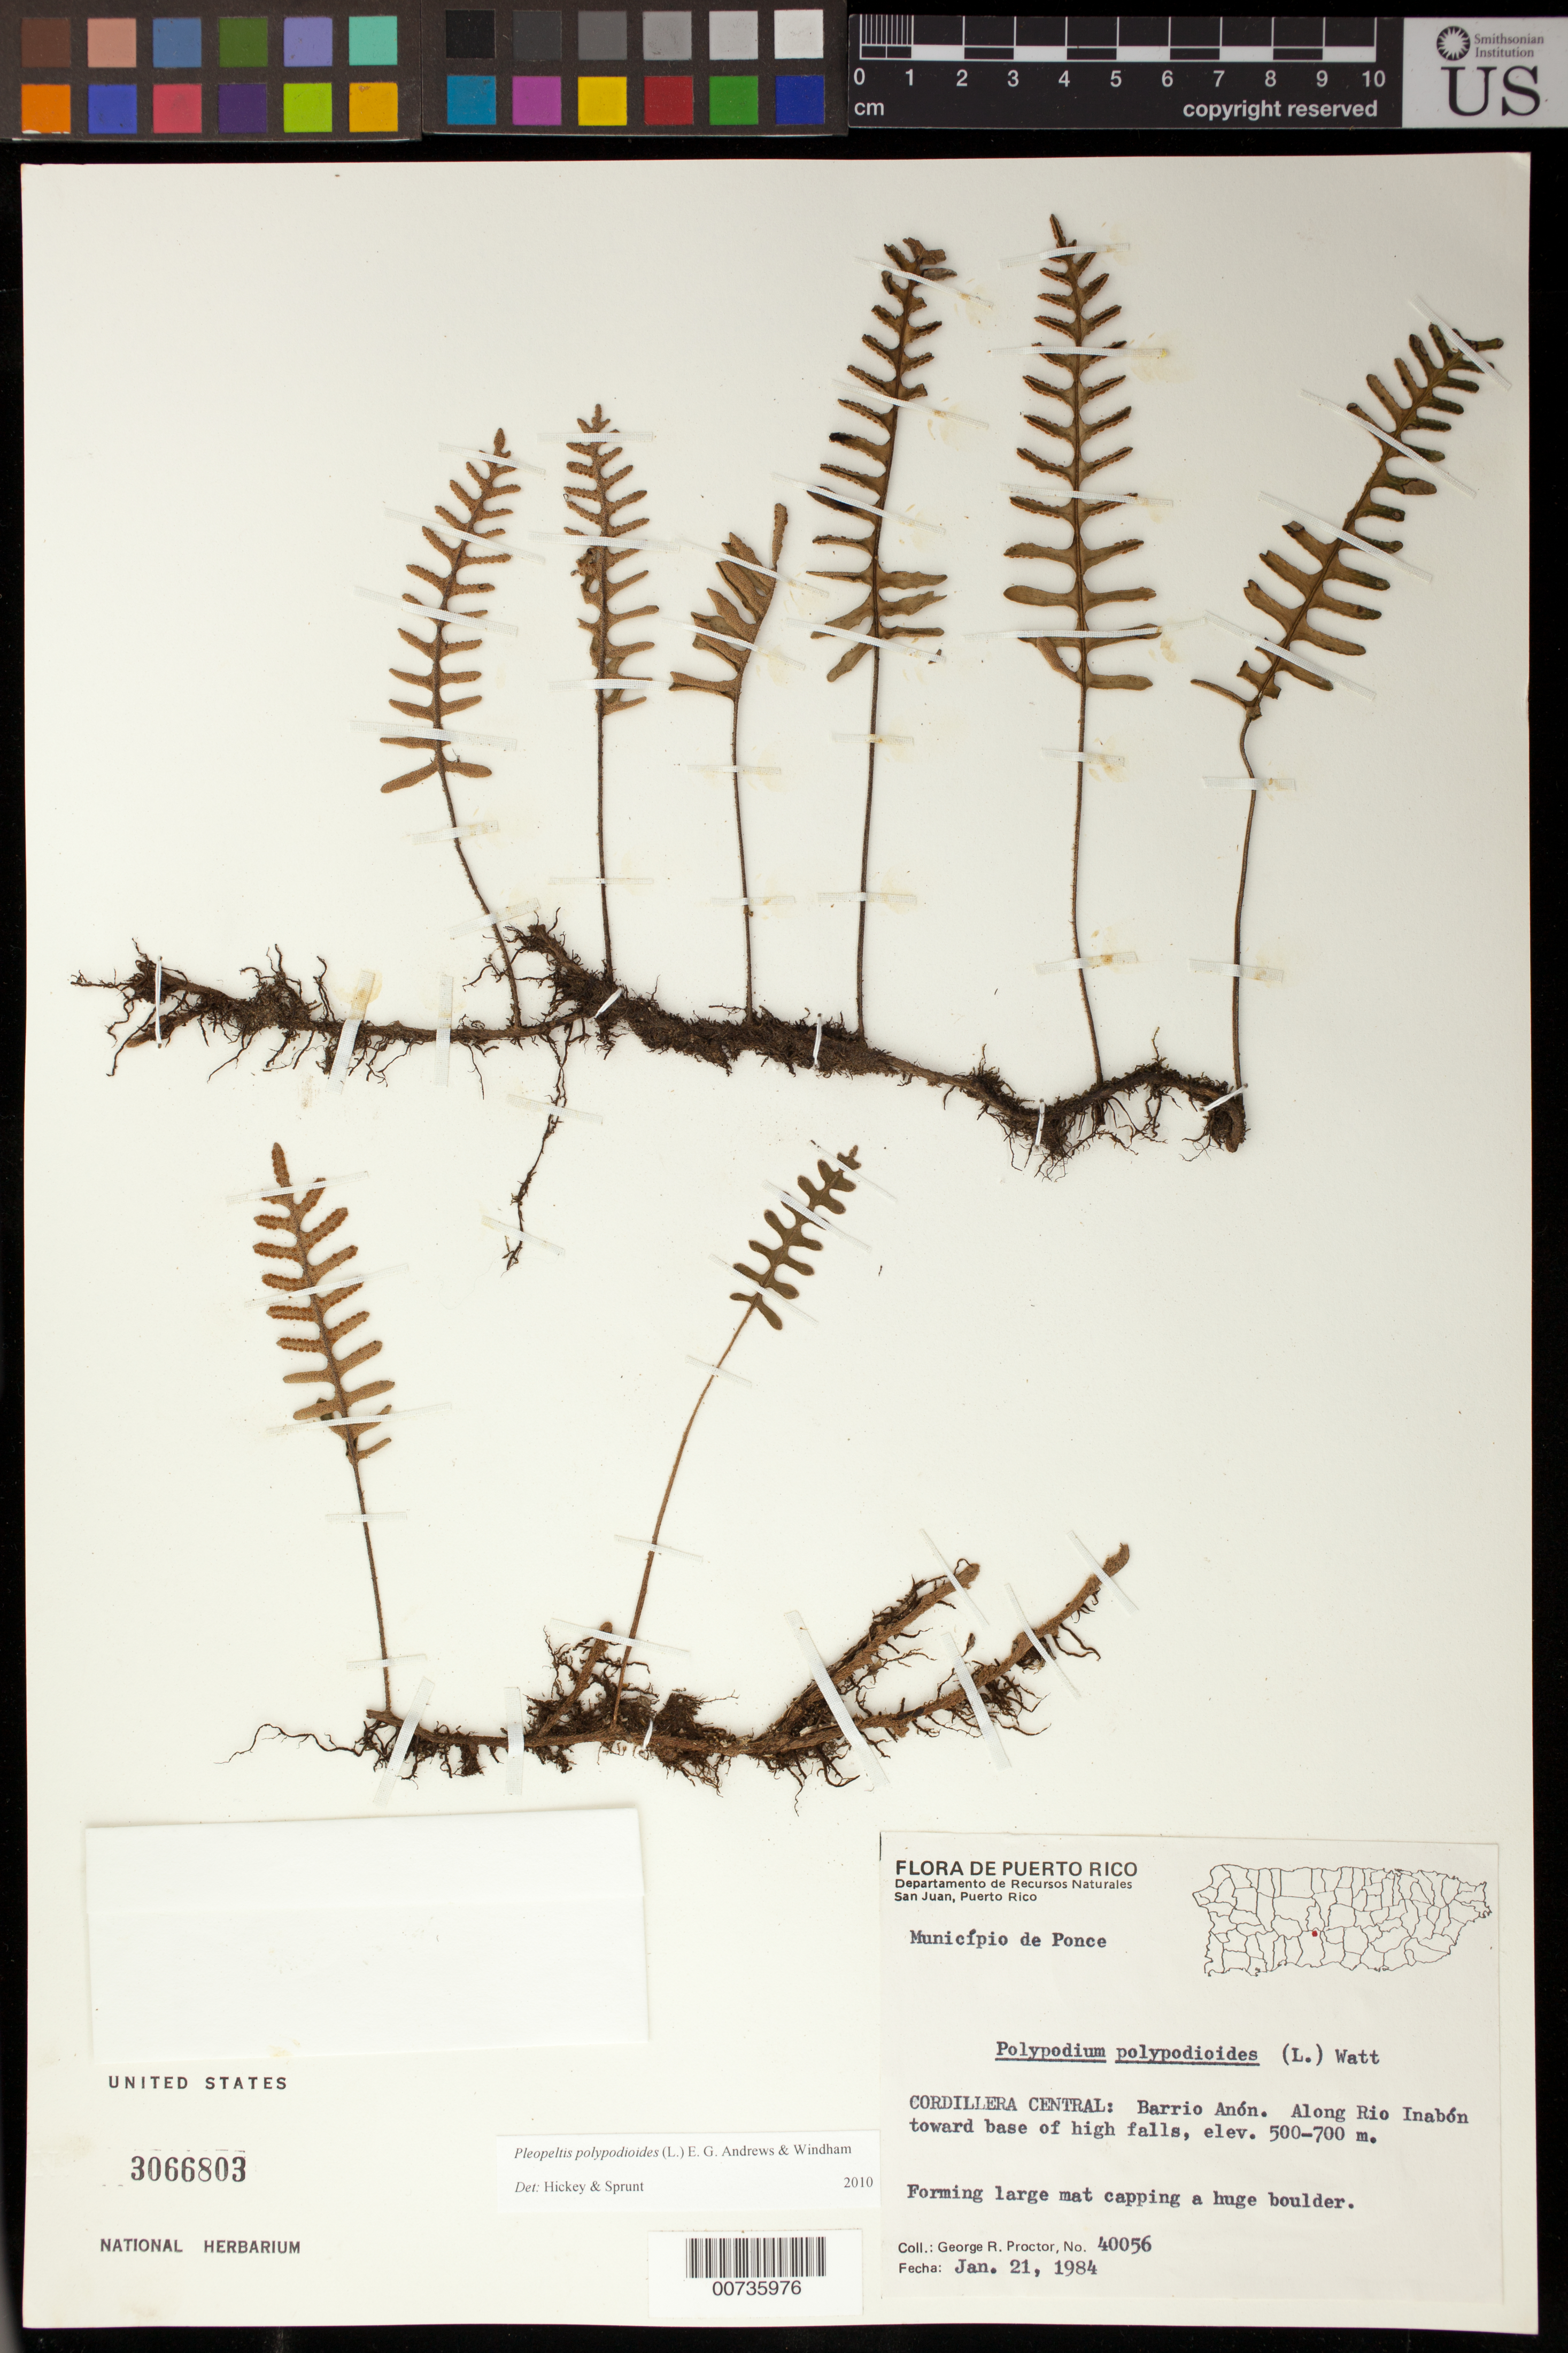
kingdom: Plantae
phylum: Tracheophyta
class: Polypodiopsida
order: Polypodiales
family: Polypodiaceae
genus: Pleopeltis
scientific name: Pleopeltis polypodioides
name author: (L.) E.G. Andrews & Windham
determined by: Hickey, R. J.; Sprunt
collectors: G. R. Proctor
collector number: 40056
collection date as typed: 21 Jan 1984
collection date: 1984-01-21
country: Puerto Rico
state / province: Ponce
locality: Cordillera Central: Barrio Anón, along Rio Inabón toward base of high falls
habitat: Forming large mat capping a huge boulder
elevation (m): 500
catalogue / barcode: US 3066803